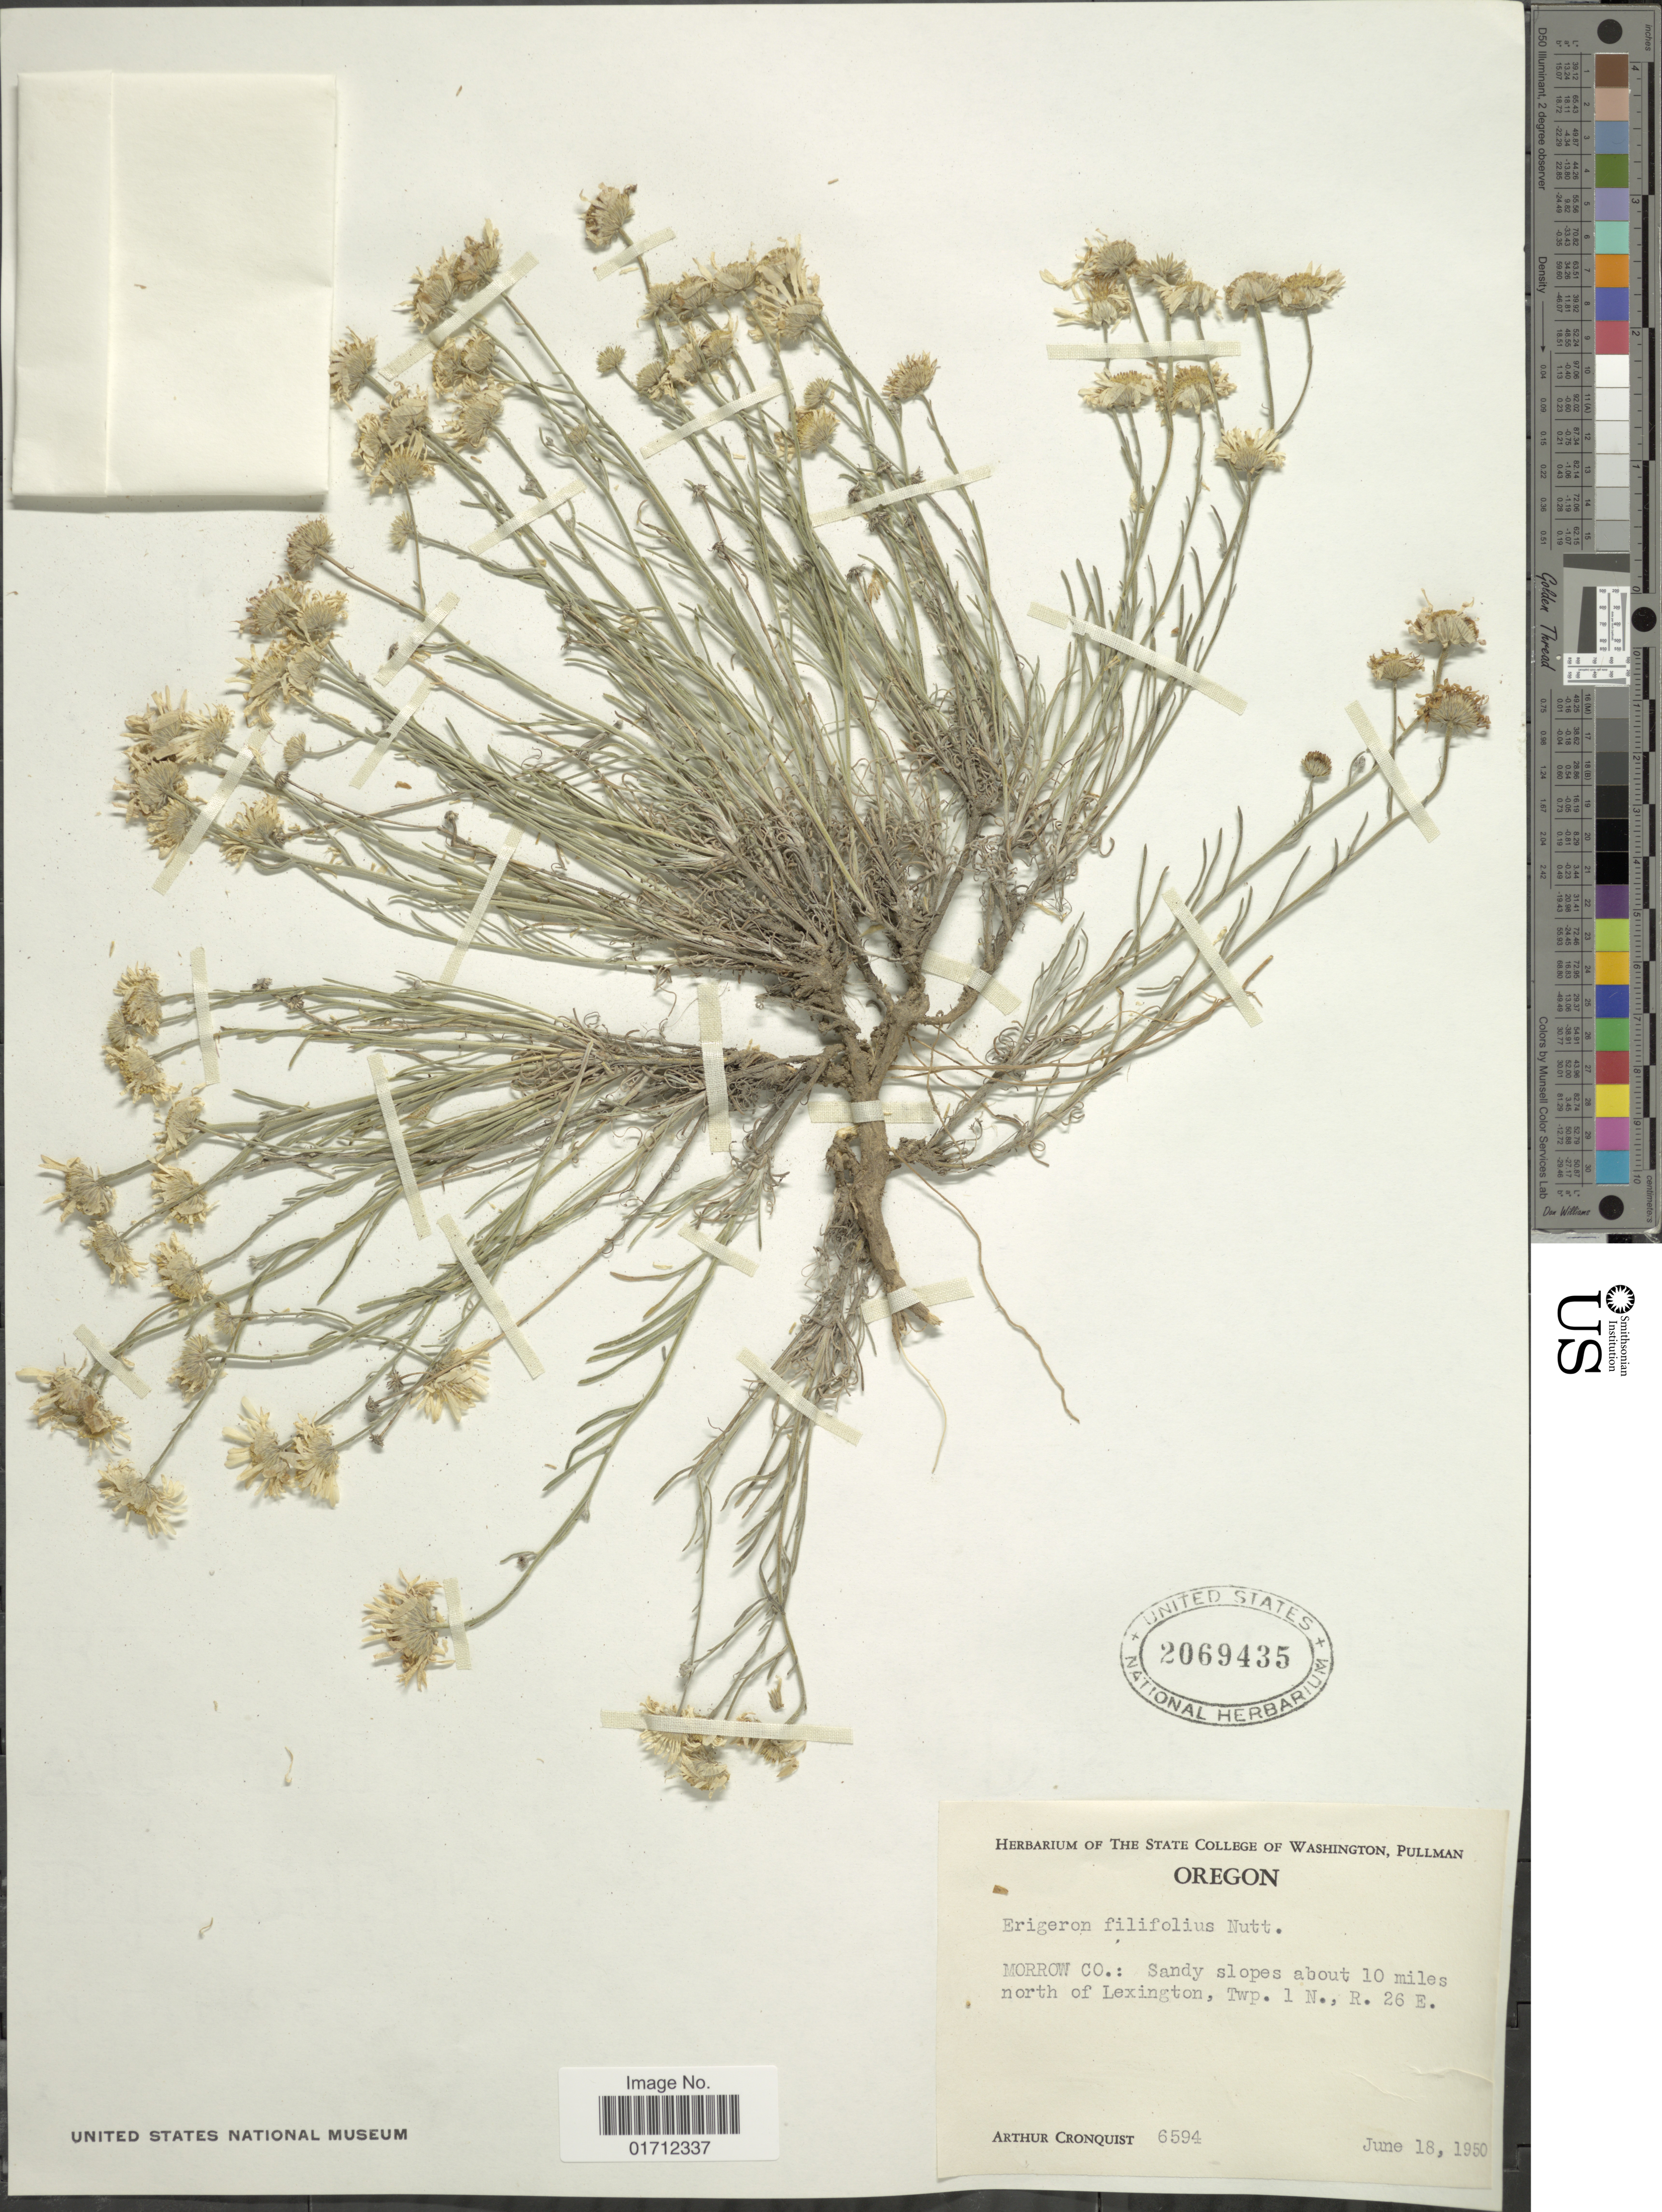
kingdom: Plantae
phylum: Tracheophyta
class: Magnoliopsida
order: Asterales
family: Asteraceae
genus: Erigeron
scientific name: Erigeron filifolius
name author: (Hook.) Nutt.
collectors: A. J. Cronquist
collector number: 6594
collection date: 1950-06-18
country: United States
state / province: Oregon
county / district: Morrow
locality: Morrow Co.: about 10 miles north of Lexington, Twp. 1N., R.26E.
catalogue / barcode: US 2069435